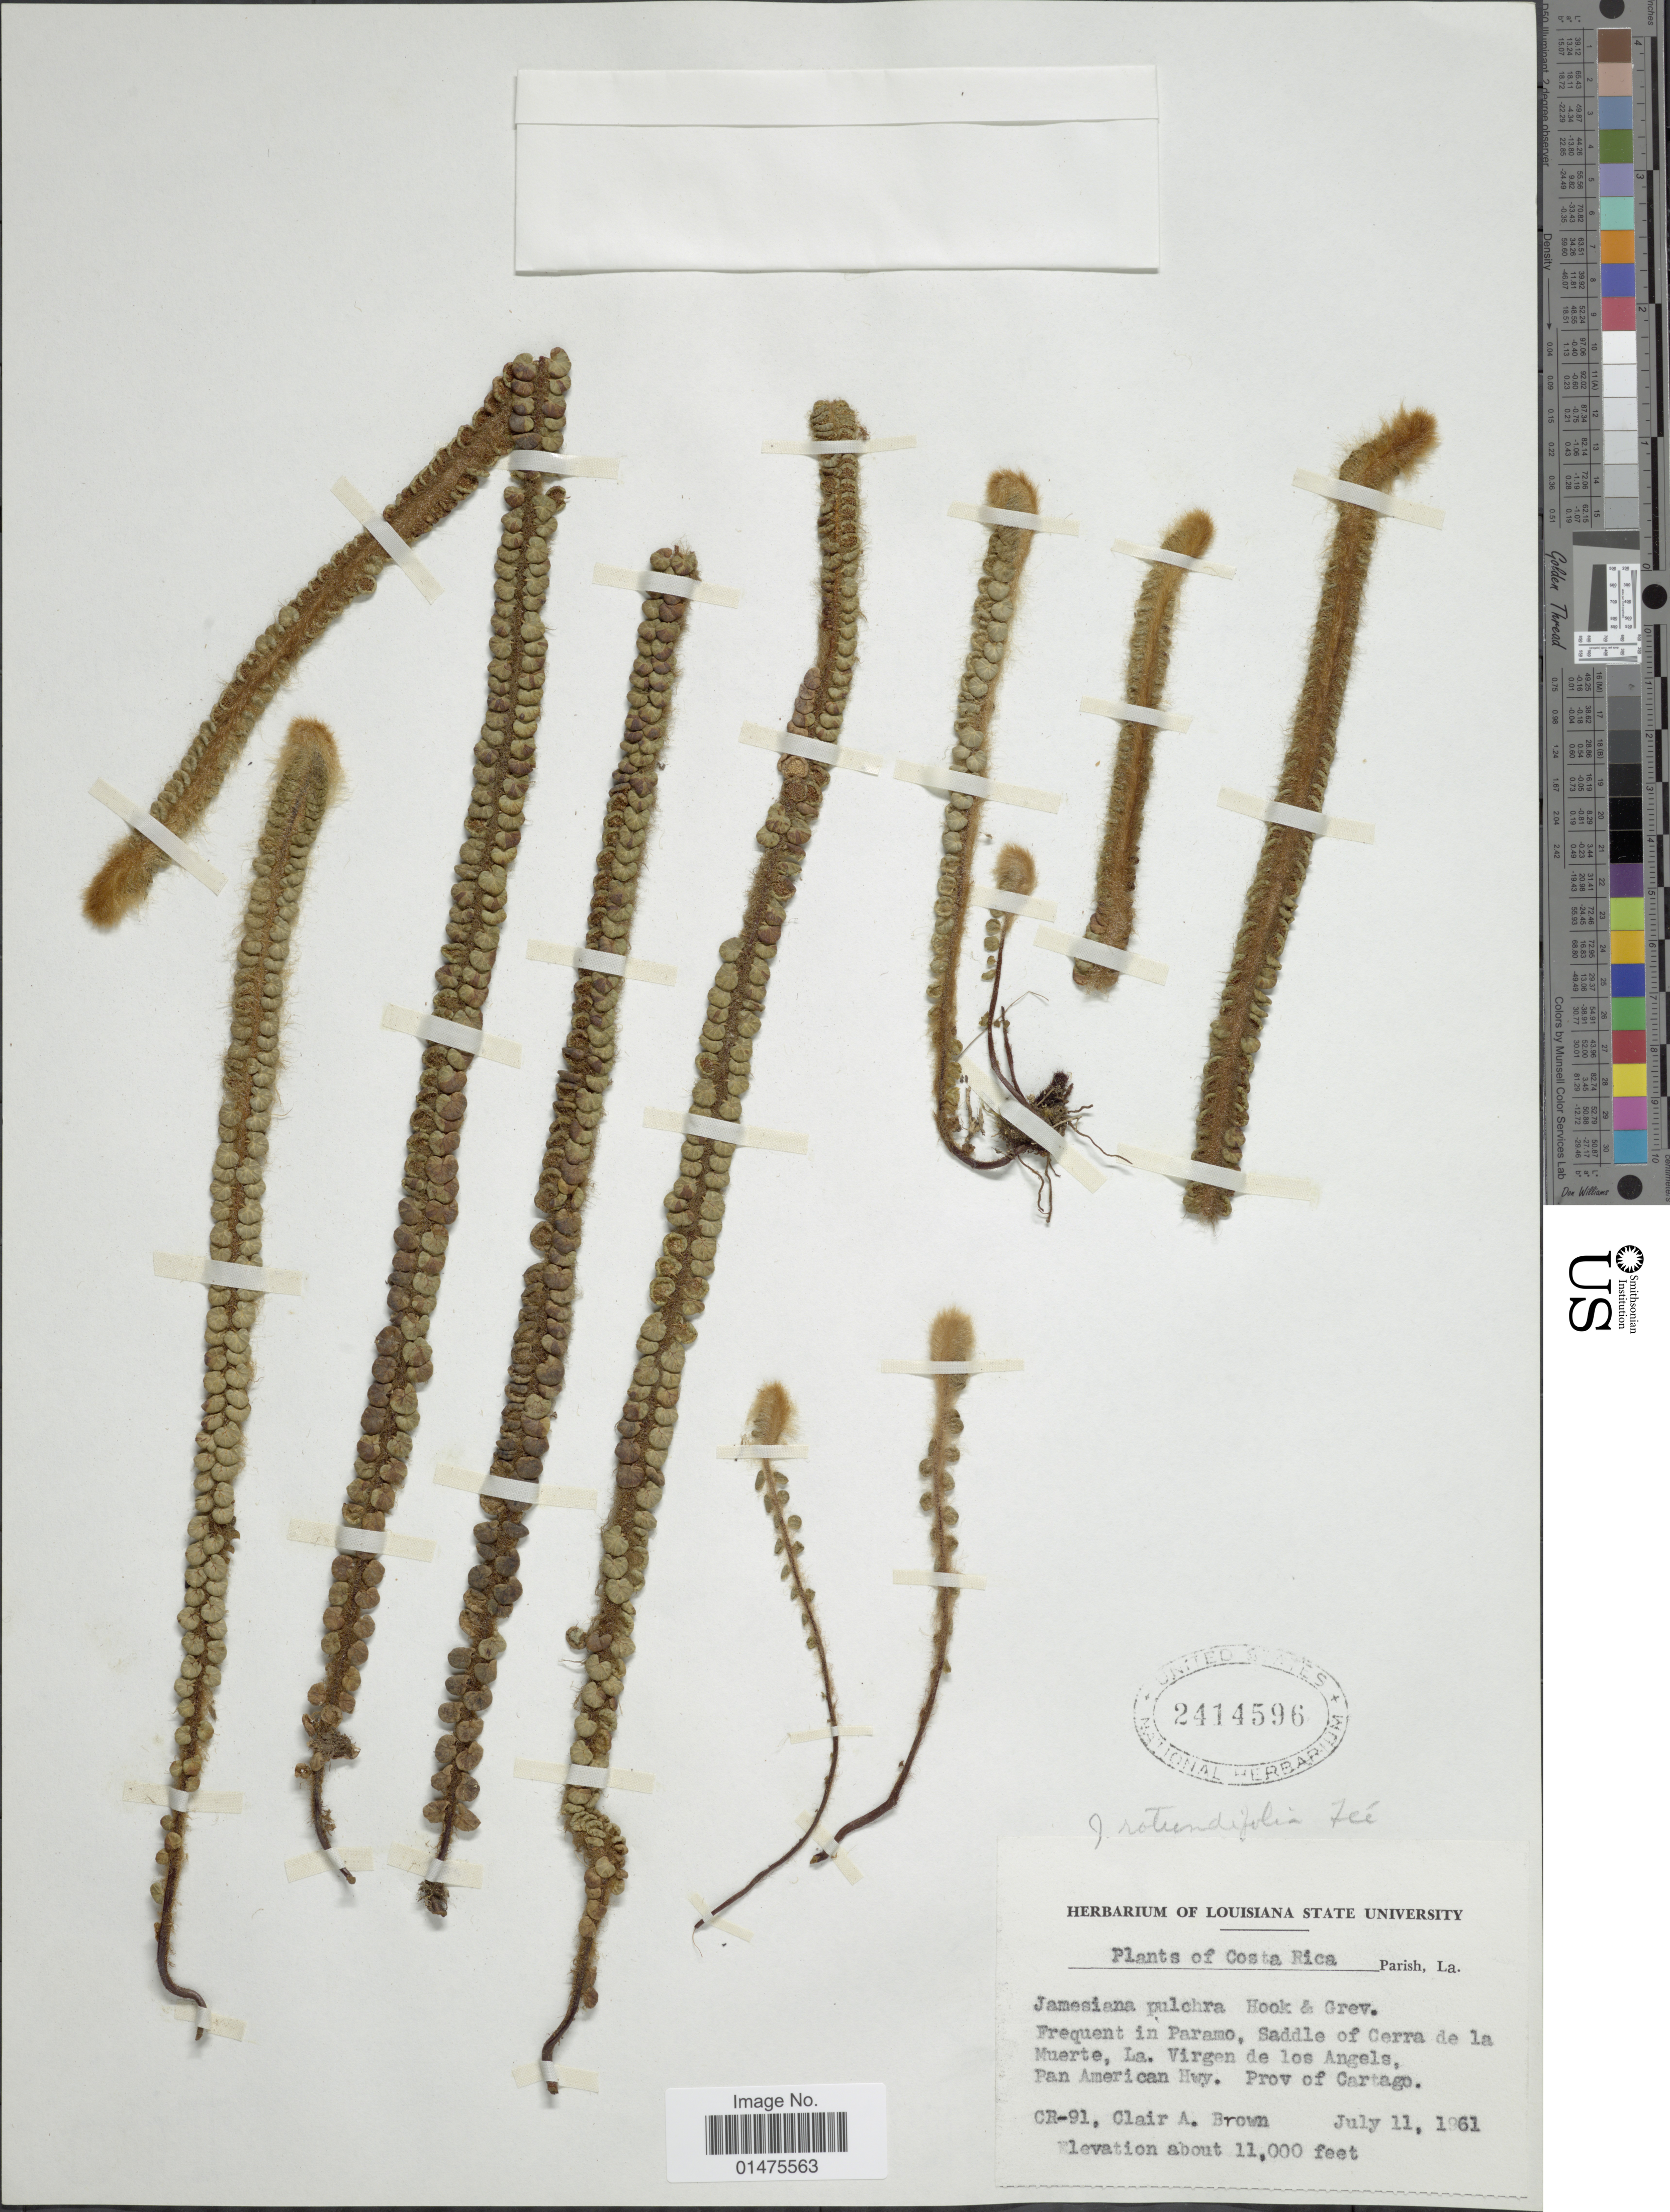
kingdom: Plantae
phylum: Tracheophyta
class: Polypodiopsida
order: Polypodiales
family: Pteridaceae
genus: Jamesonia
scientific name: Jamesonia rotundifolia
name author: Fée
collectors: C. A. Brown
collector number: CR-91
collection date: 1961-07-11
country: Costa Rica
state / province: Cartago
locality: Frequent in Paramo, saddle of Cerra de la Muerte, La Virgen de los Angels Pan American Hwy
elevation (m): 3353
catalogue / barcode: US 2414596